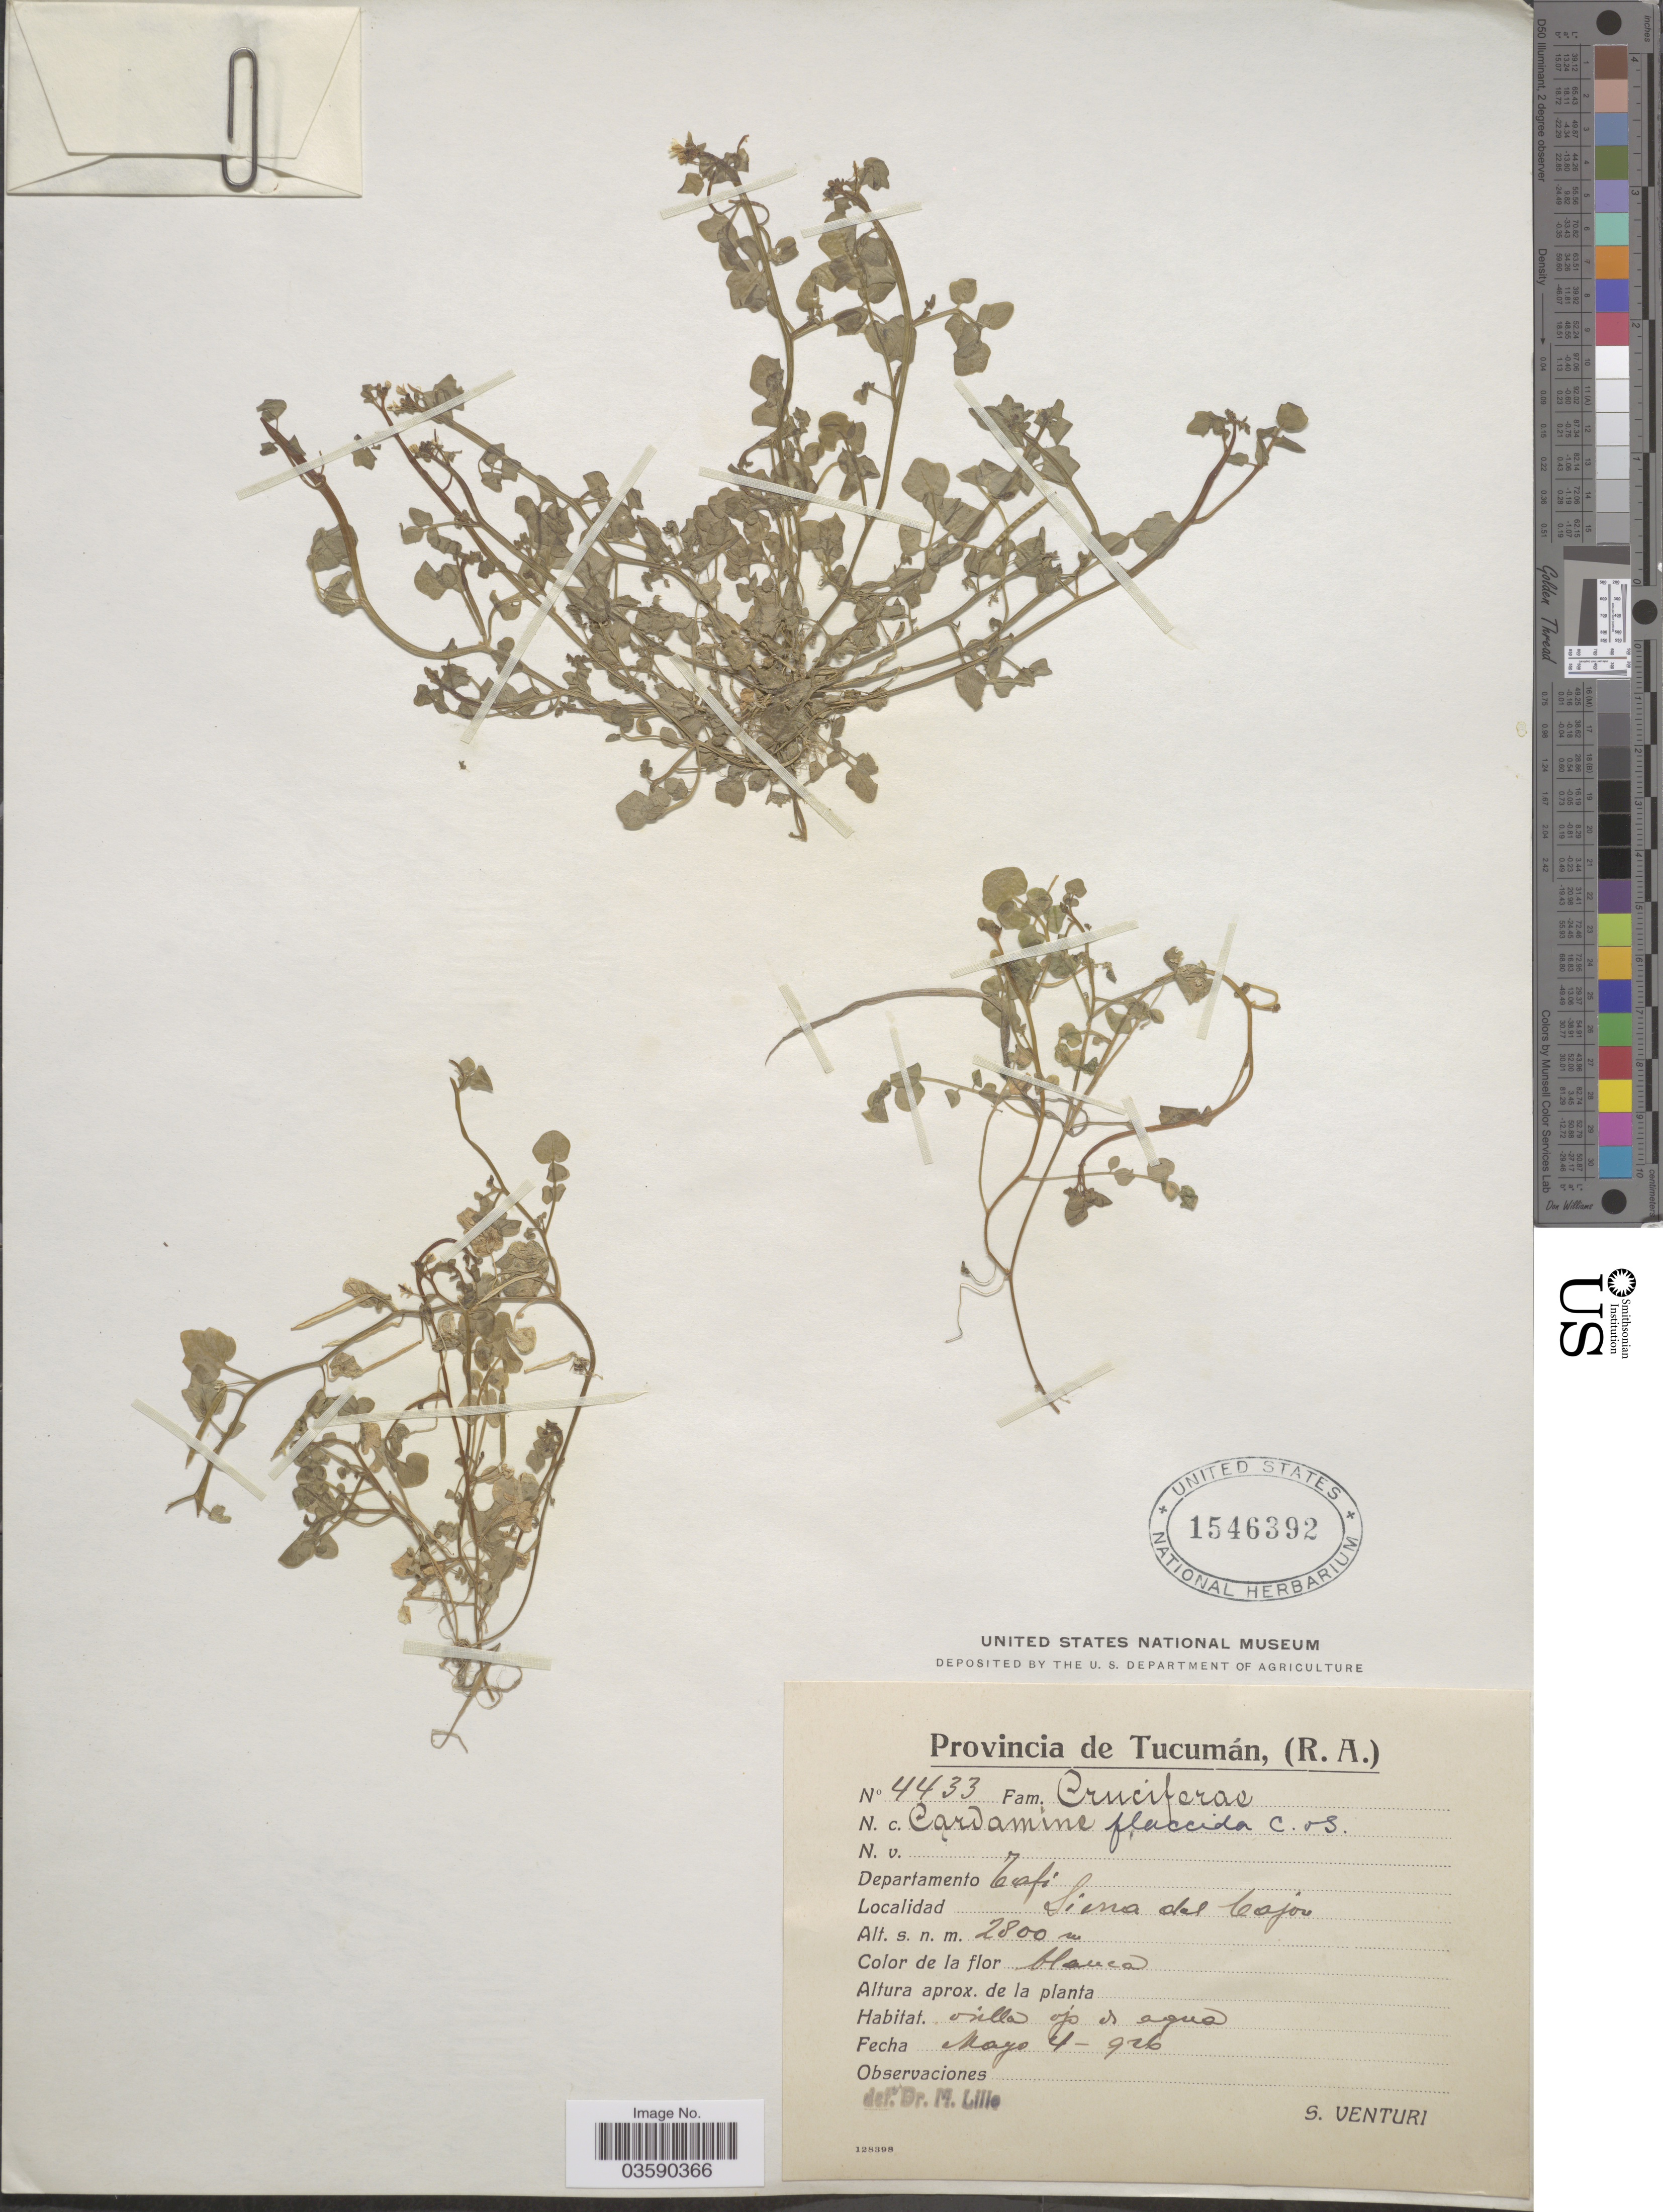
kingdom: Plantae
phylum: Tracheophyta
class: Magnoliopsida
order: Brassicales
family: Brassicaceae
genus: Cardamine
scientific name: Cardamine flaccida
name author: Cham. & Schltdl.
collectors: S. Venturi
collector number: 4433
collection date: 1916-05-04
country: Argentina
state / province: Tucuman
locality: Departemento Tafi, Sierra del Cajon.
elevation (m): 2800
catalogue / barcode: US 1546392